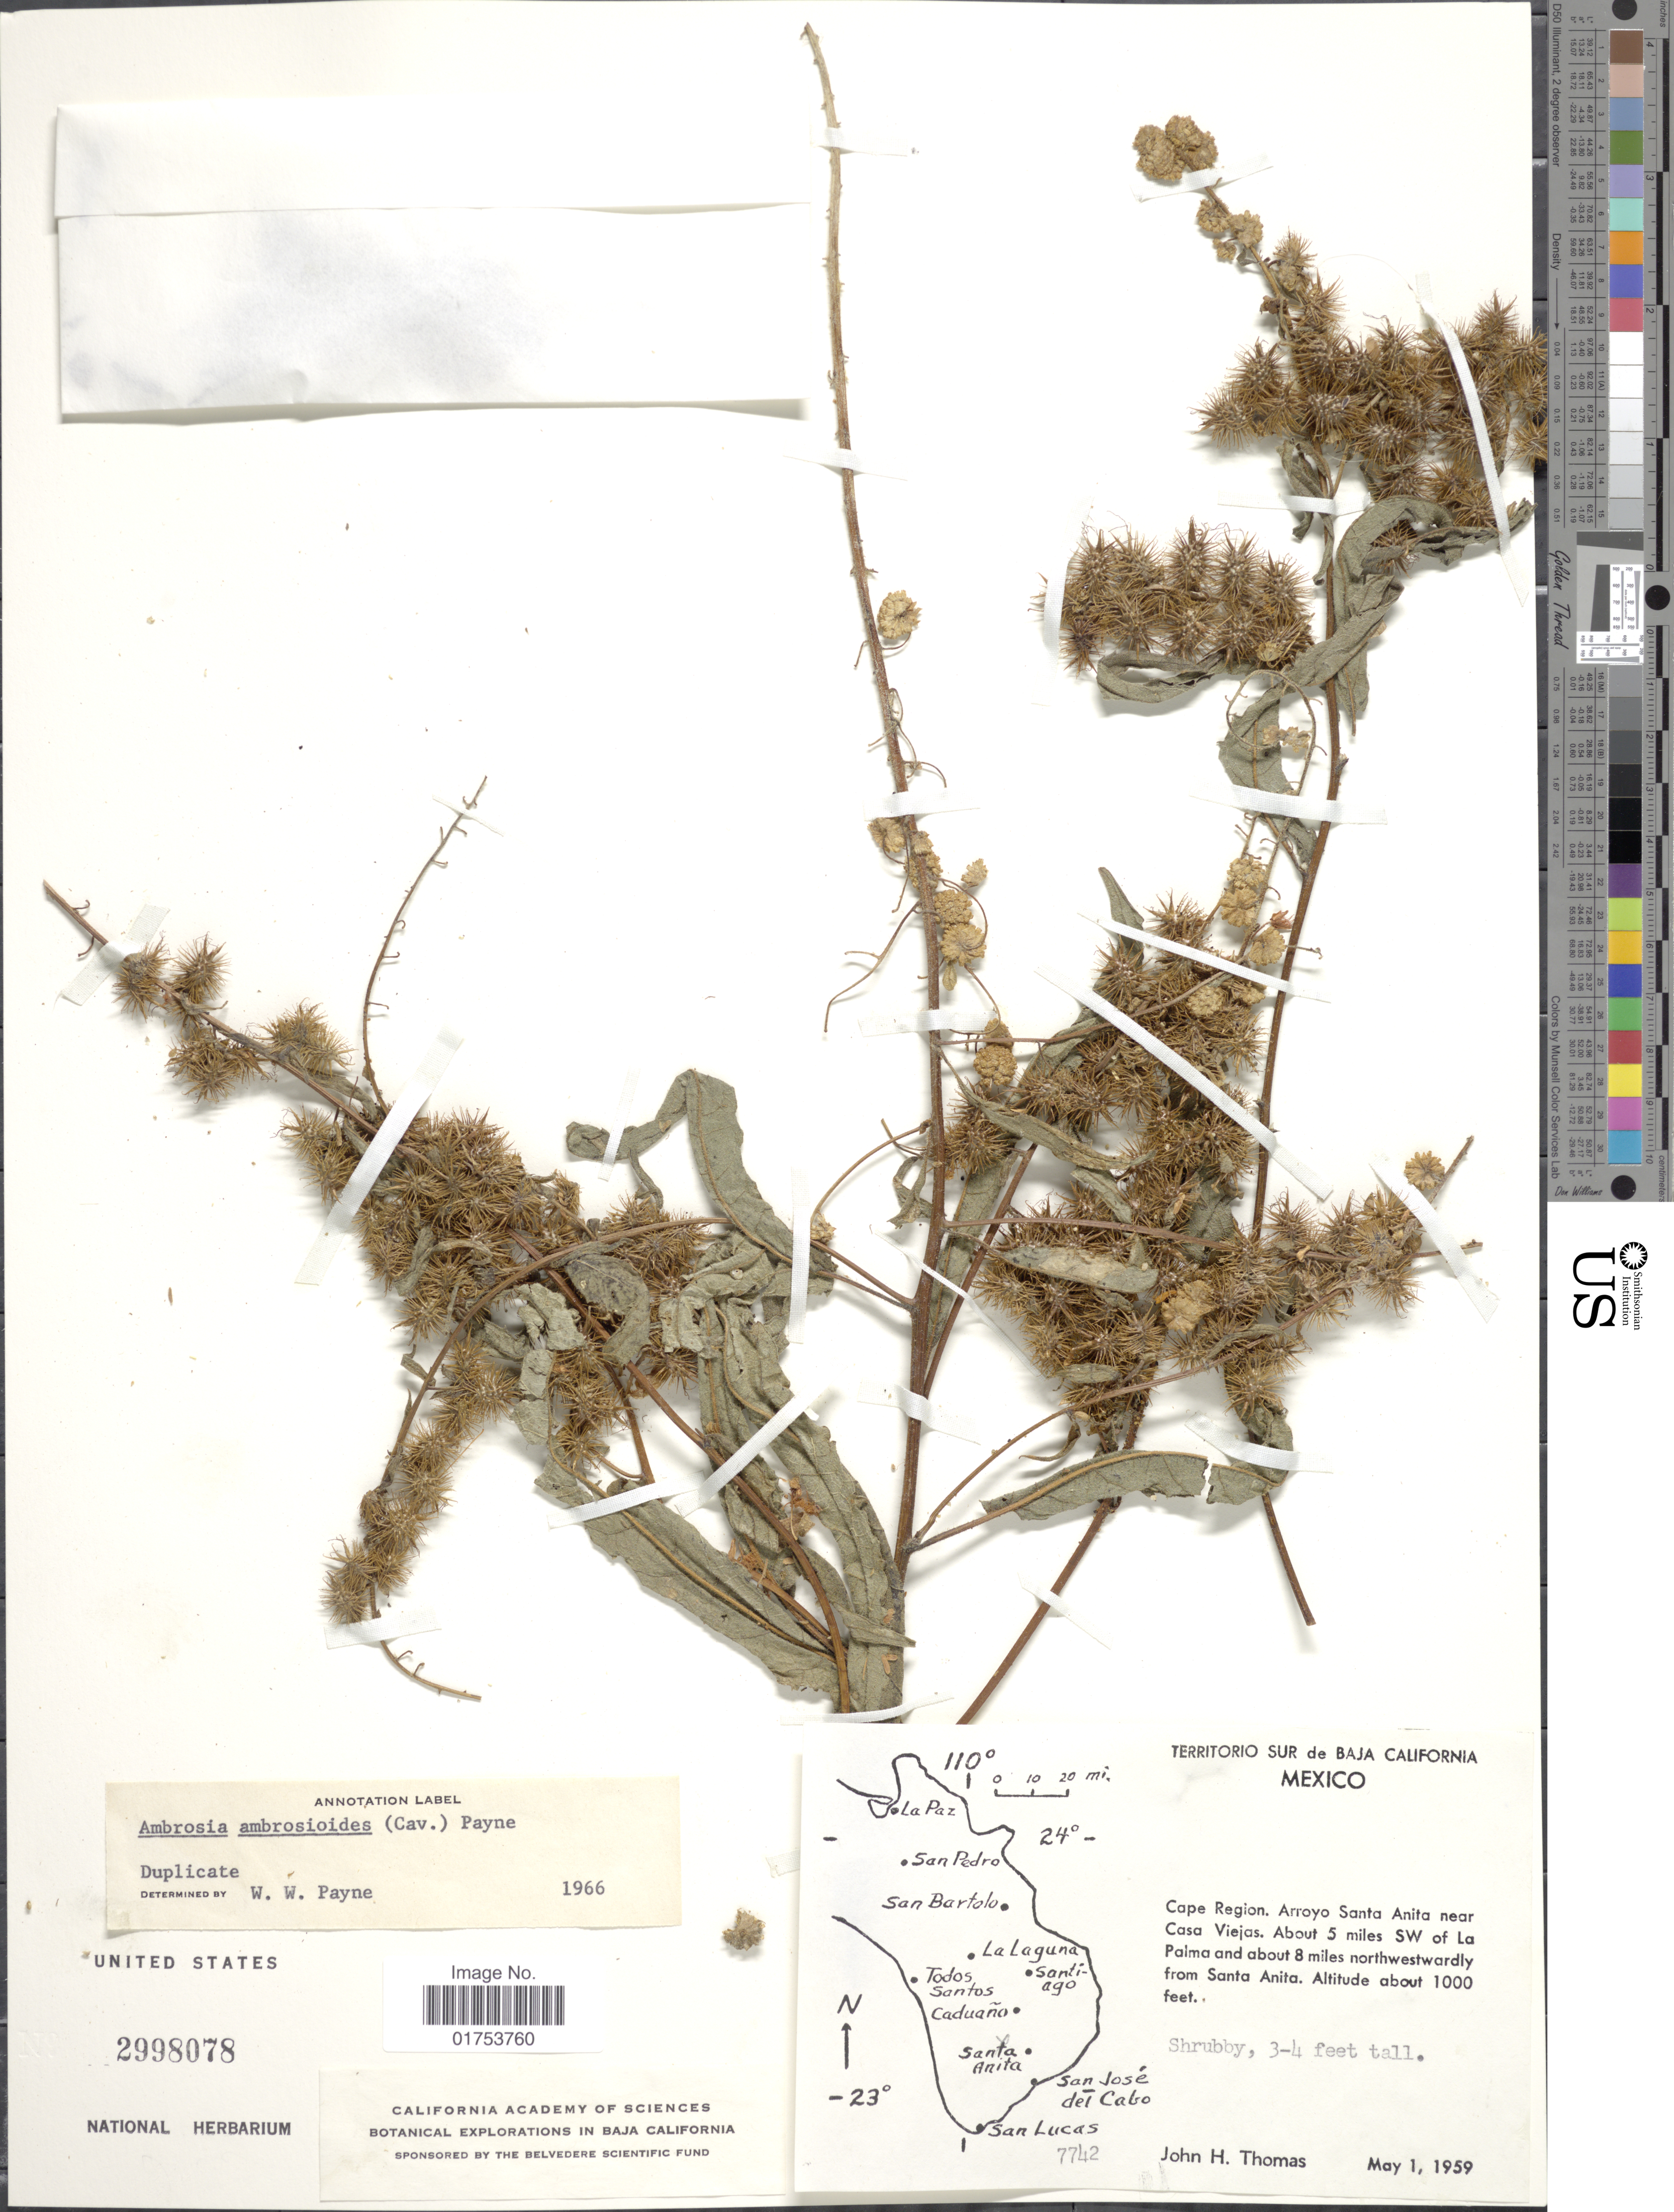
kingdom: Plantae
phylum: Tracheophyta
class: Magnoliopsida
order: Asterales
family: Asteraceae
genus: Ambrosia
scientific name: Ambrosia ambrosioides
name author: (Cav.) W.W.Payne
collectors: J. H. Thomas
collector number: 7742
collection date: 1959-05-01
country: Mexico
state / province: Baja California Sur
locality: Cape Region, Arroyo Santa Anita near Casa Viejas. About 5 miles SW of La Palma and about 8 miles northwestwardly from Santa Anita.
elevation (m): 305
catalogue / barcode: US 2998078